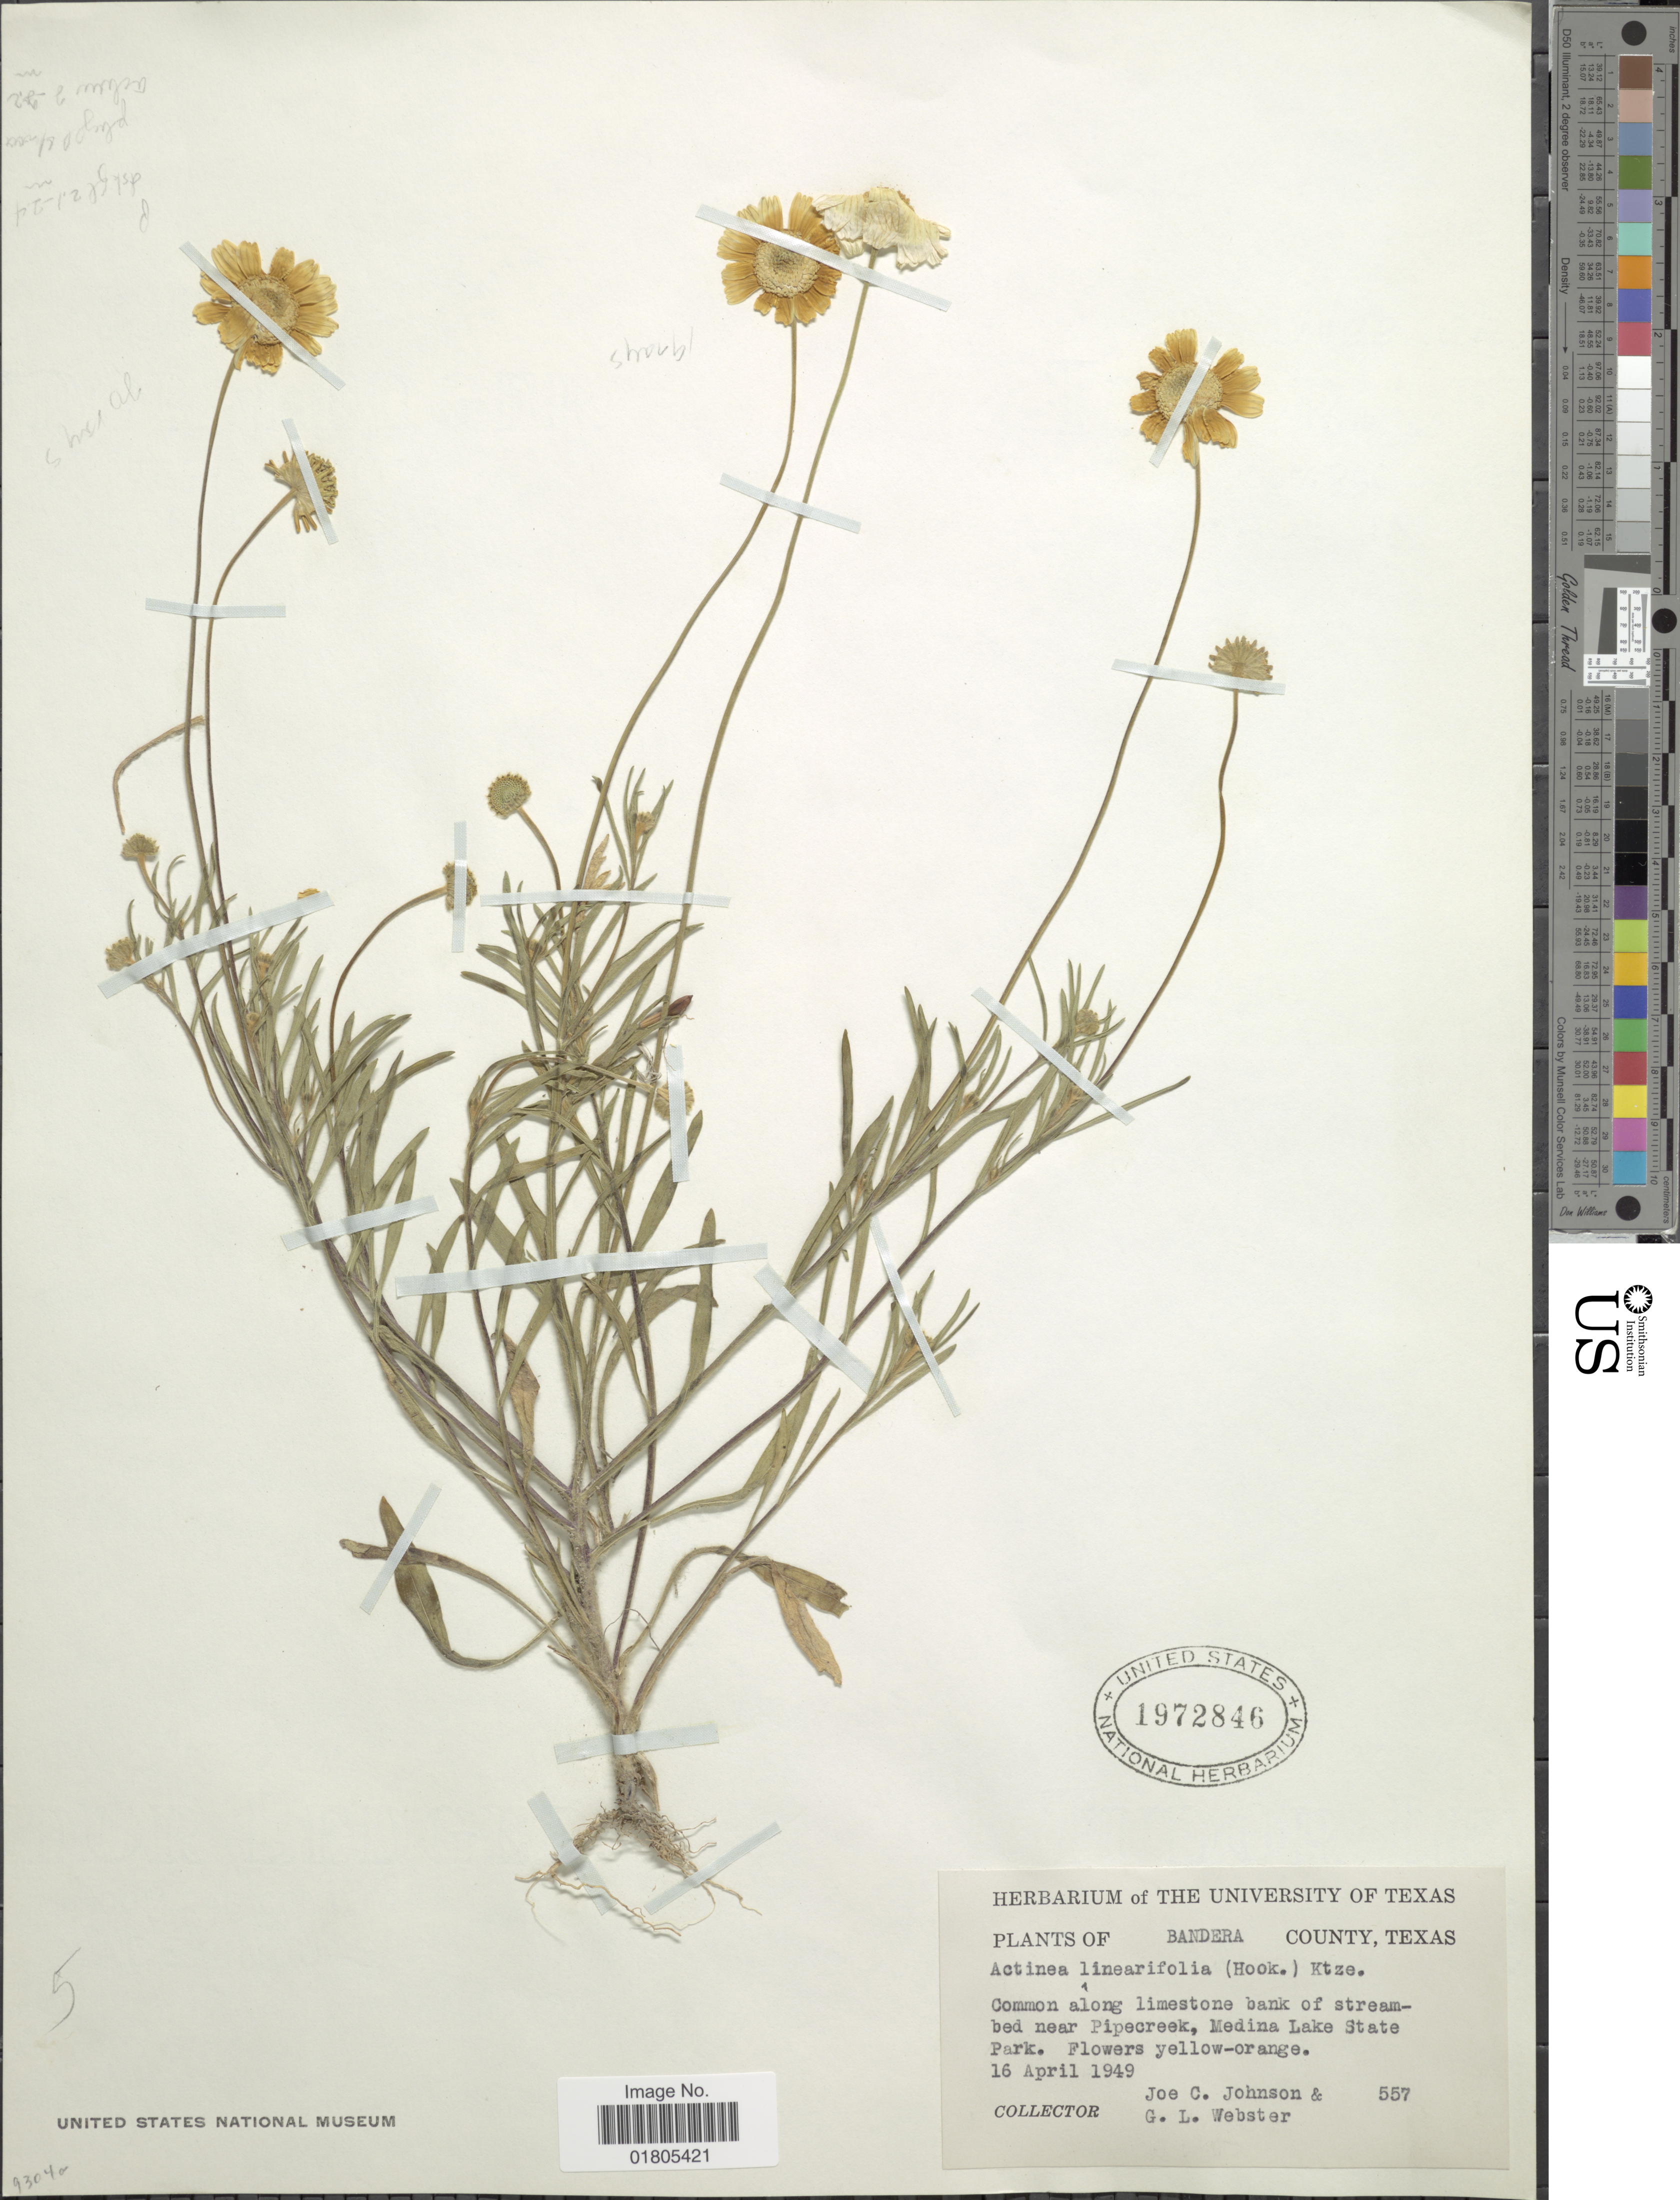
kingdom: Plantae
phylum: Tracheophyta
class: Magnoliopsida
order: Asterales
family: Asteraceae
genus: Actinea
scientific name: Actinea linearifolia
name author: (Hook.) Kuntze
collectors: J. C. Johnson & G. L. Webster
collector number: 557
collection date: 1949-04-16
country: United States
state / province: Texas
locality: Bandera County, Texas. Common along limestone bank of stream-bed near Pipecreek, Medina Lake State Park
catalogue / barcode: US 1972846